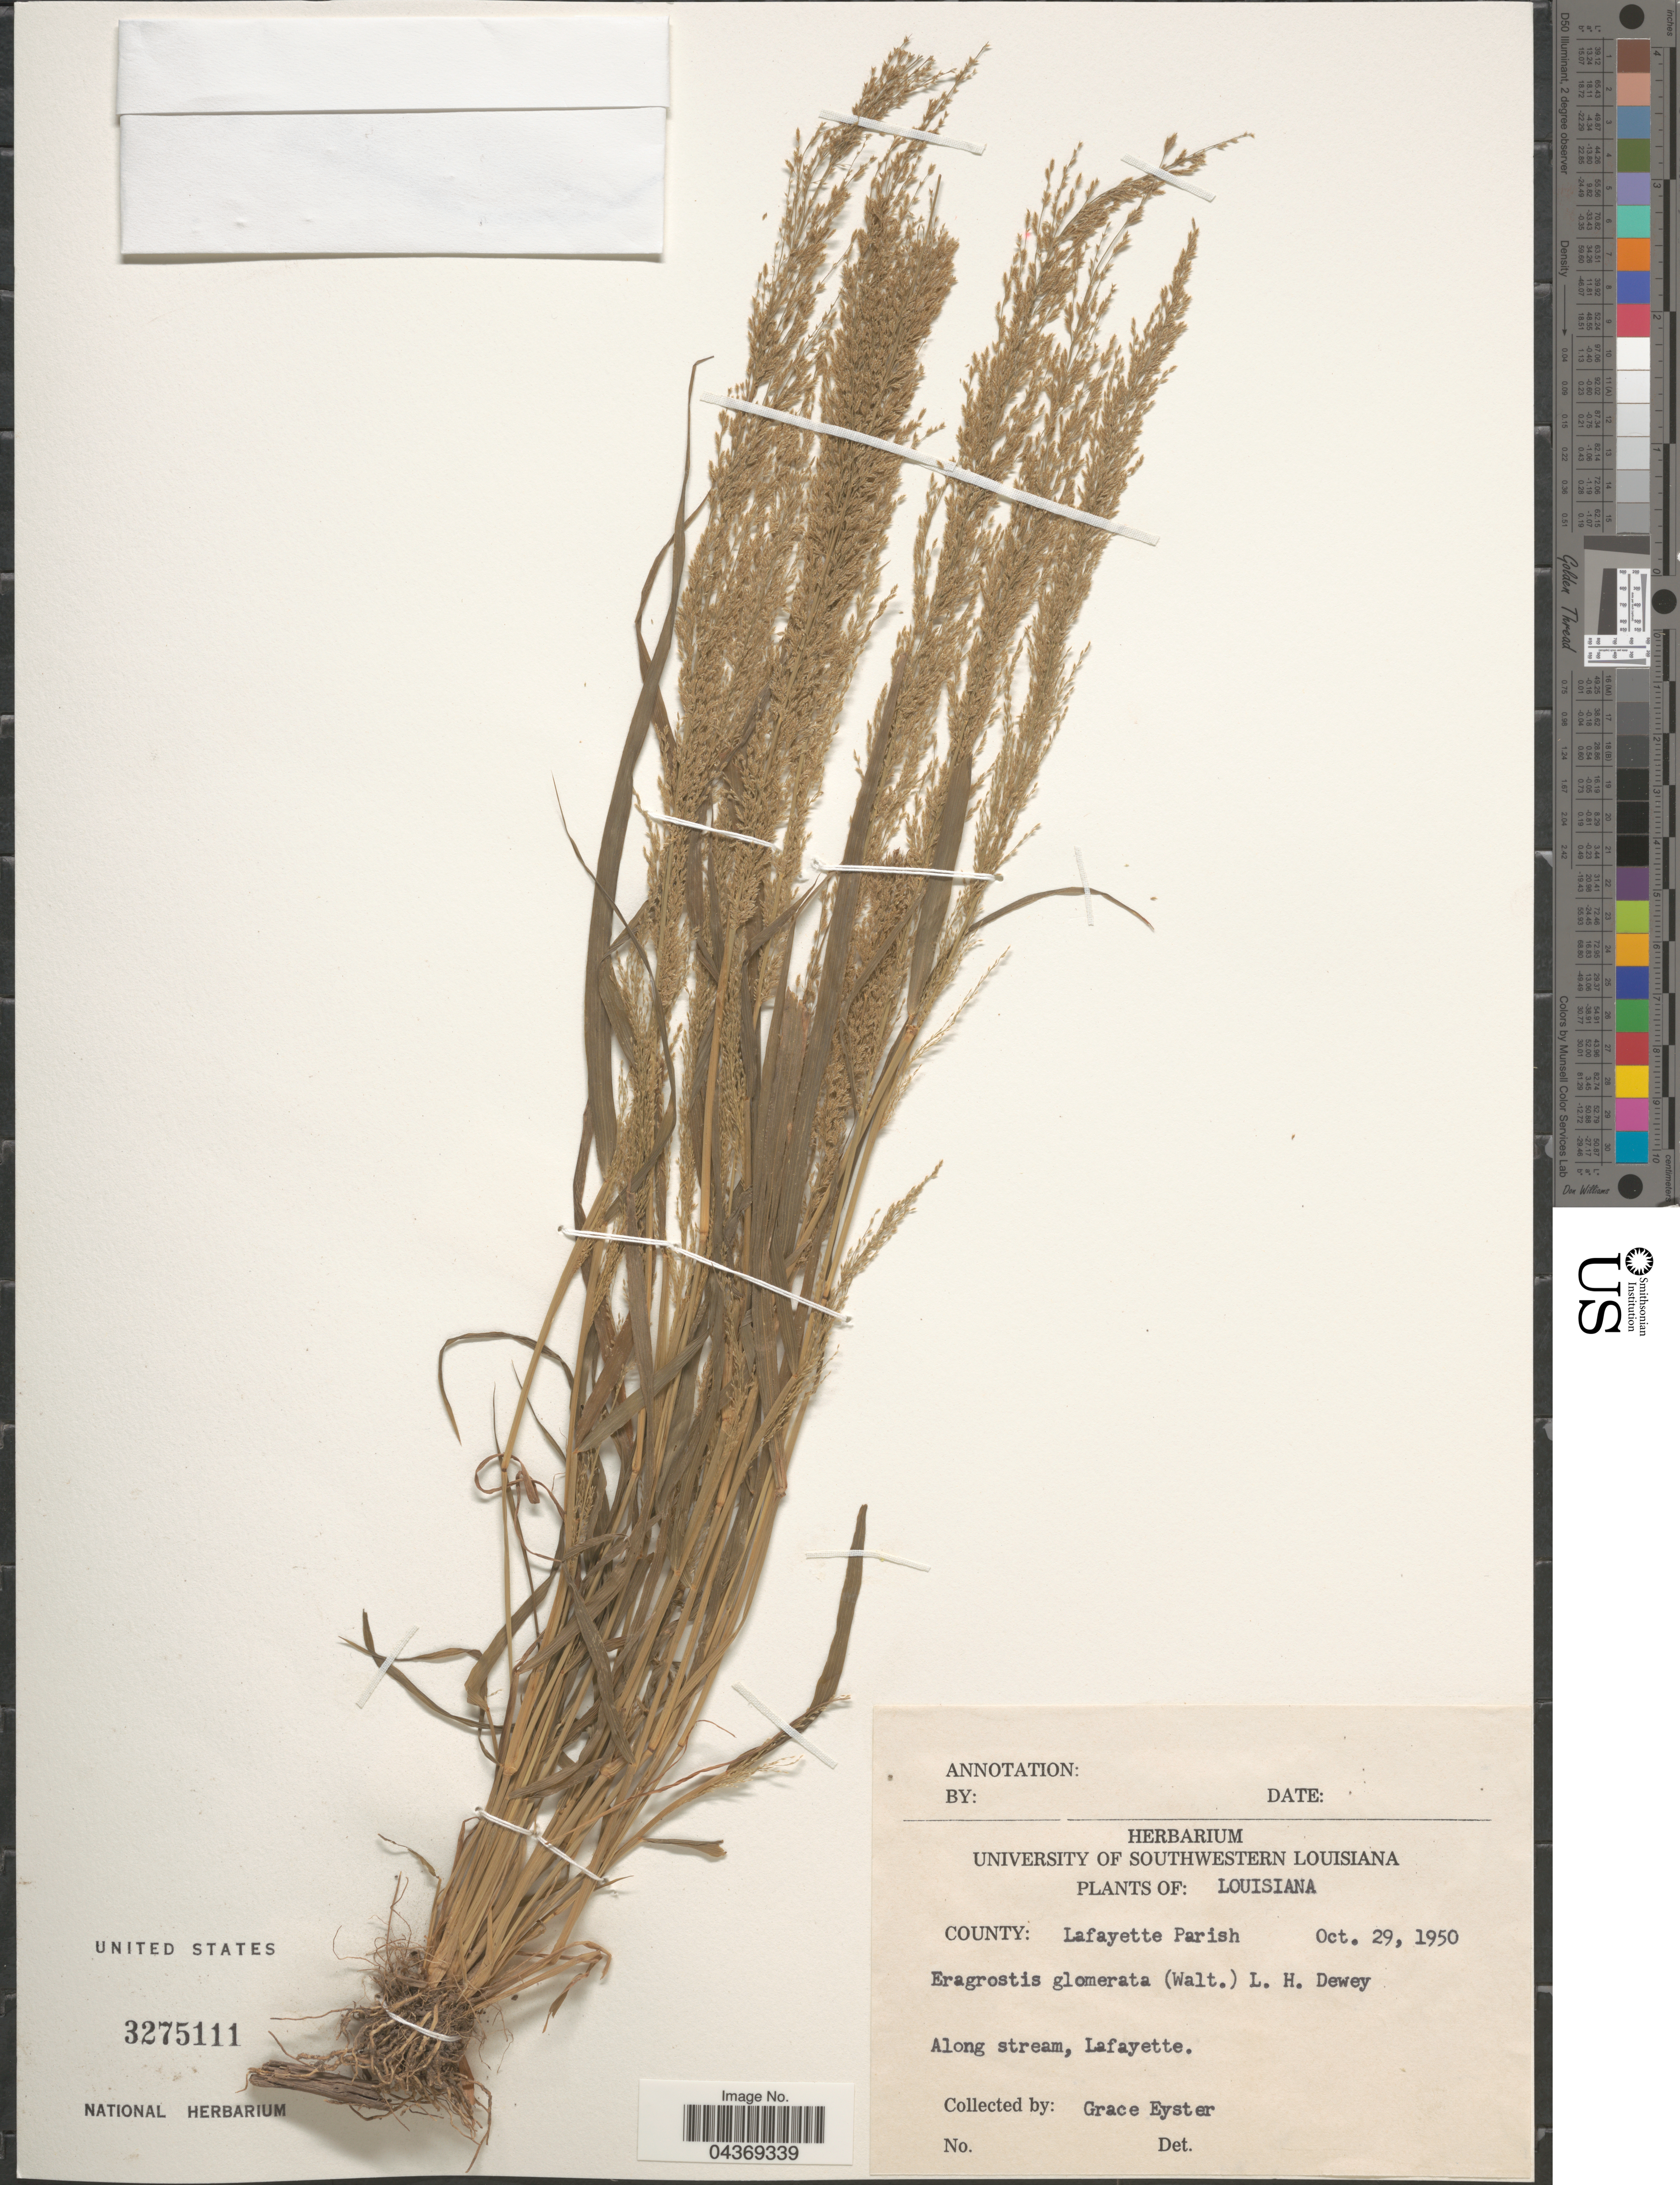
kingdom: Plantae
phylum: Tracheophyta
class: Liliopsida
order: Poales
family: Poaceae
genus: Eragrostis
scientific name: Eragrostis japonica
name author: (Thunb.) Trin.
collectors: G. Eyster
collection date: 1950-10-29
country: United States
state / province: Louisiana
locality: County: Lafayette Parish. Along stream, Lafayette.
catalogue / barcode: US 3275111